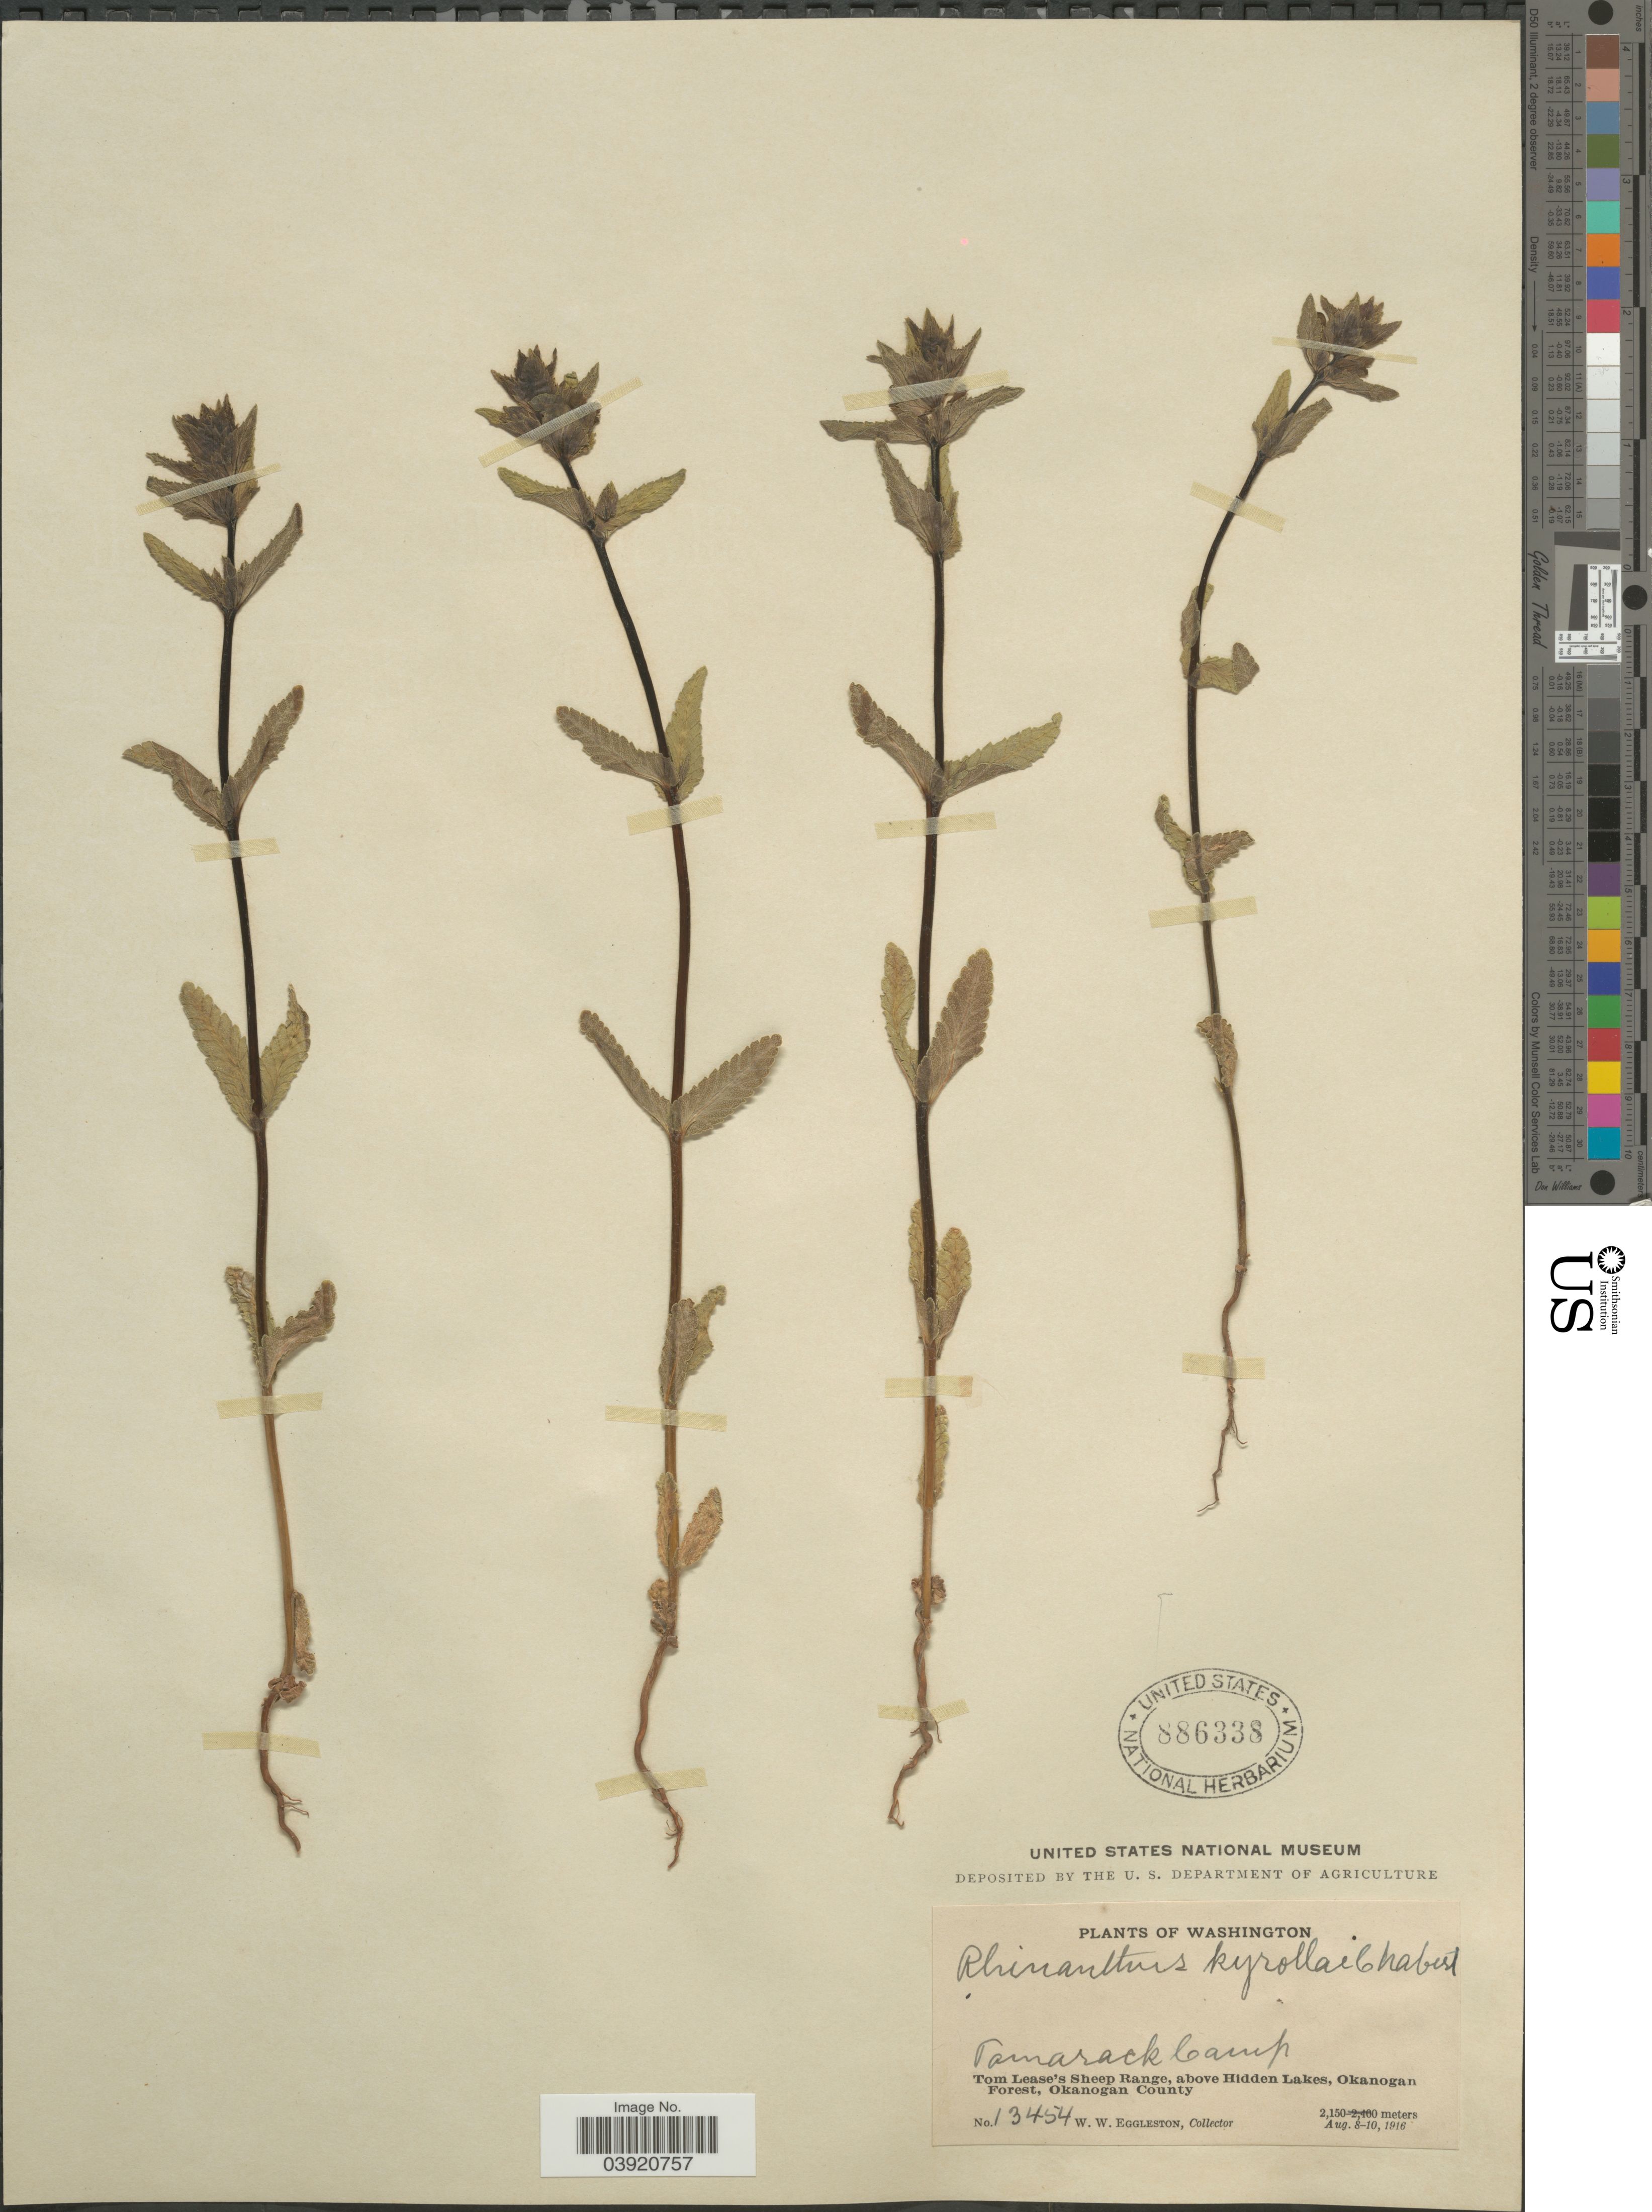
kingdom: Plantae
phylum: Tracheophyta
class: Magnoliopsida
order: Lamiales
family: Orobanchaceae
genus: Rhinanthus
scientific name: Rhinanthus kyrollae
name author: Chabert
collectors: W. W. Eggleston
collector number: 13454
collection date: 1916-08-08/1916-08-10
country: United States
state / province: Washington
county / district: Okanogan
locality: Tamarack Camp. Tom Lease's Sheep Range, above Hidden Lakes, Okanogan Forest, Okanogan County.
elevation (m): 2150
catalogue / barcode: US 8896338